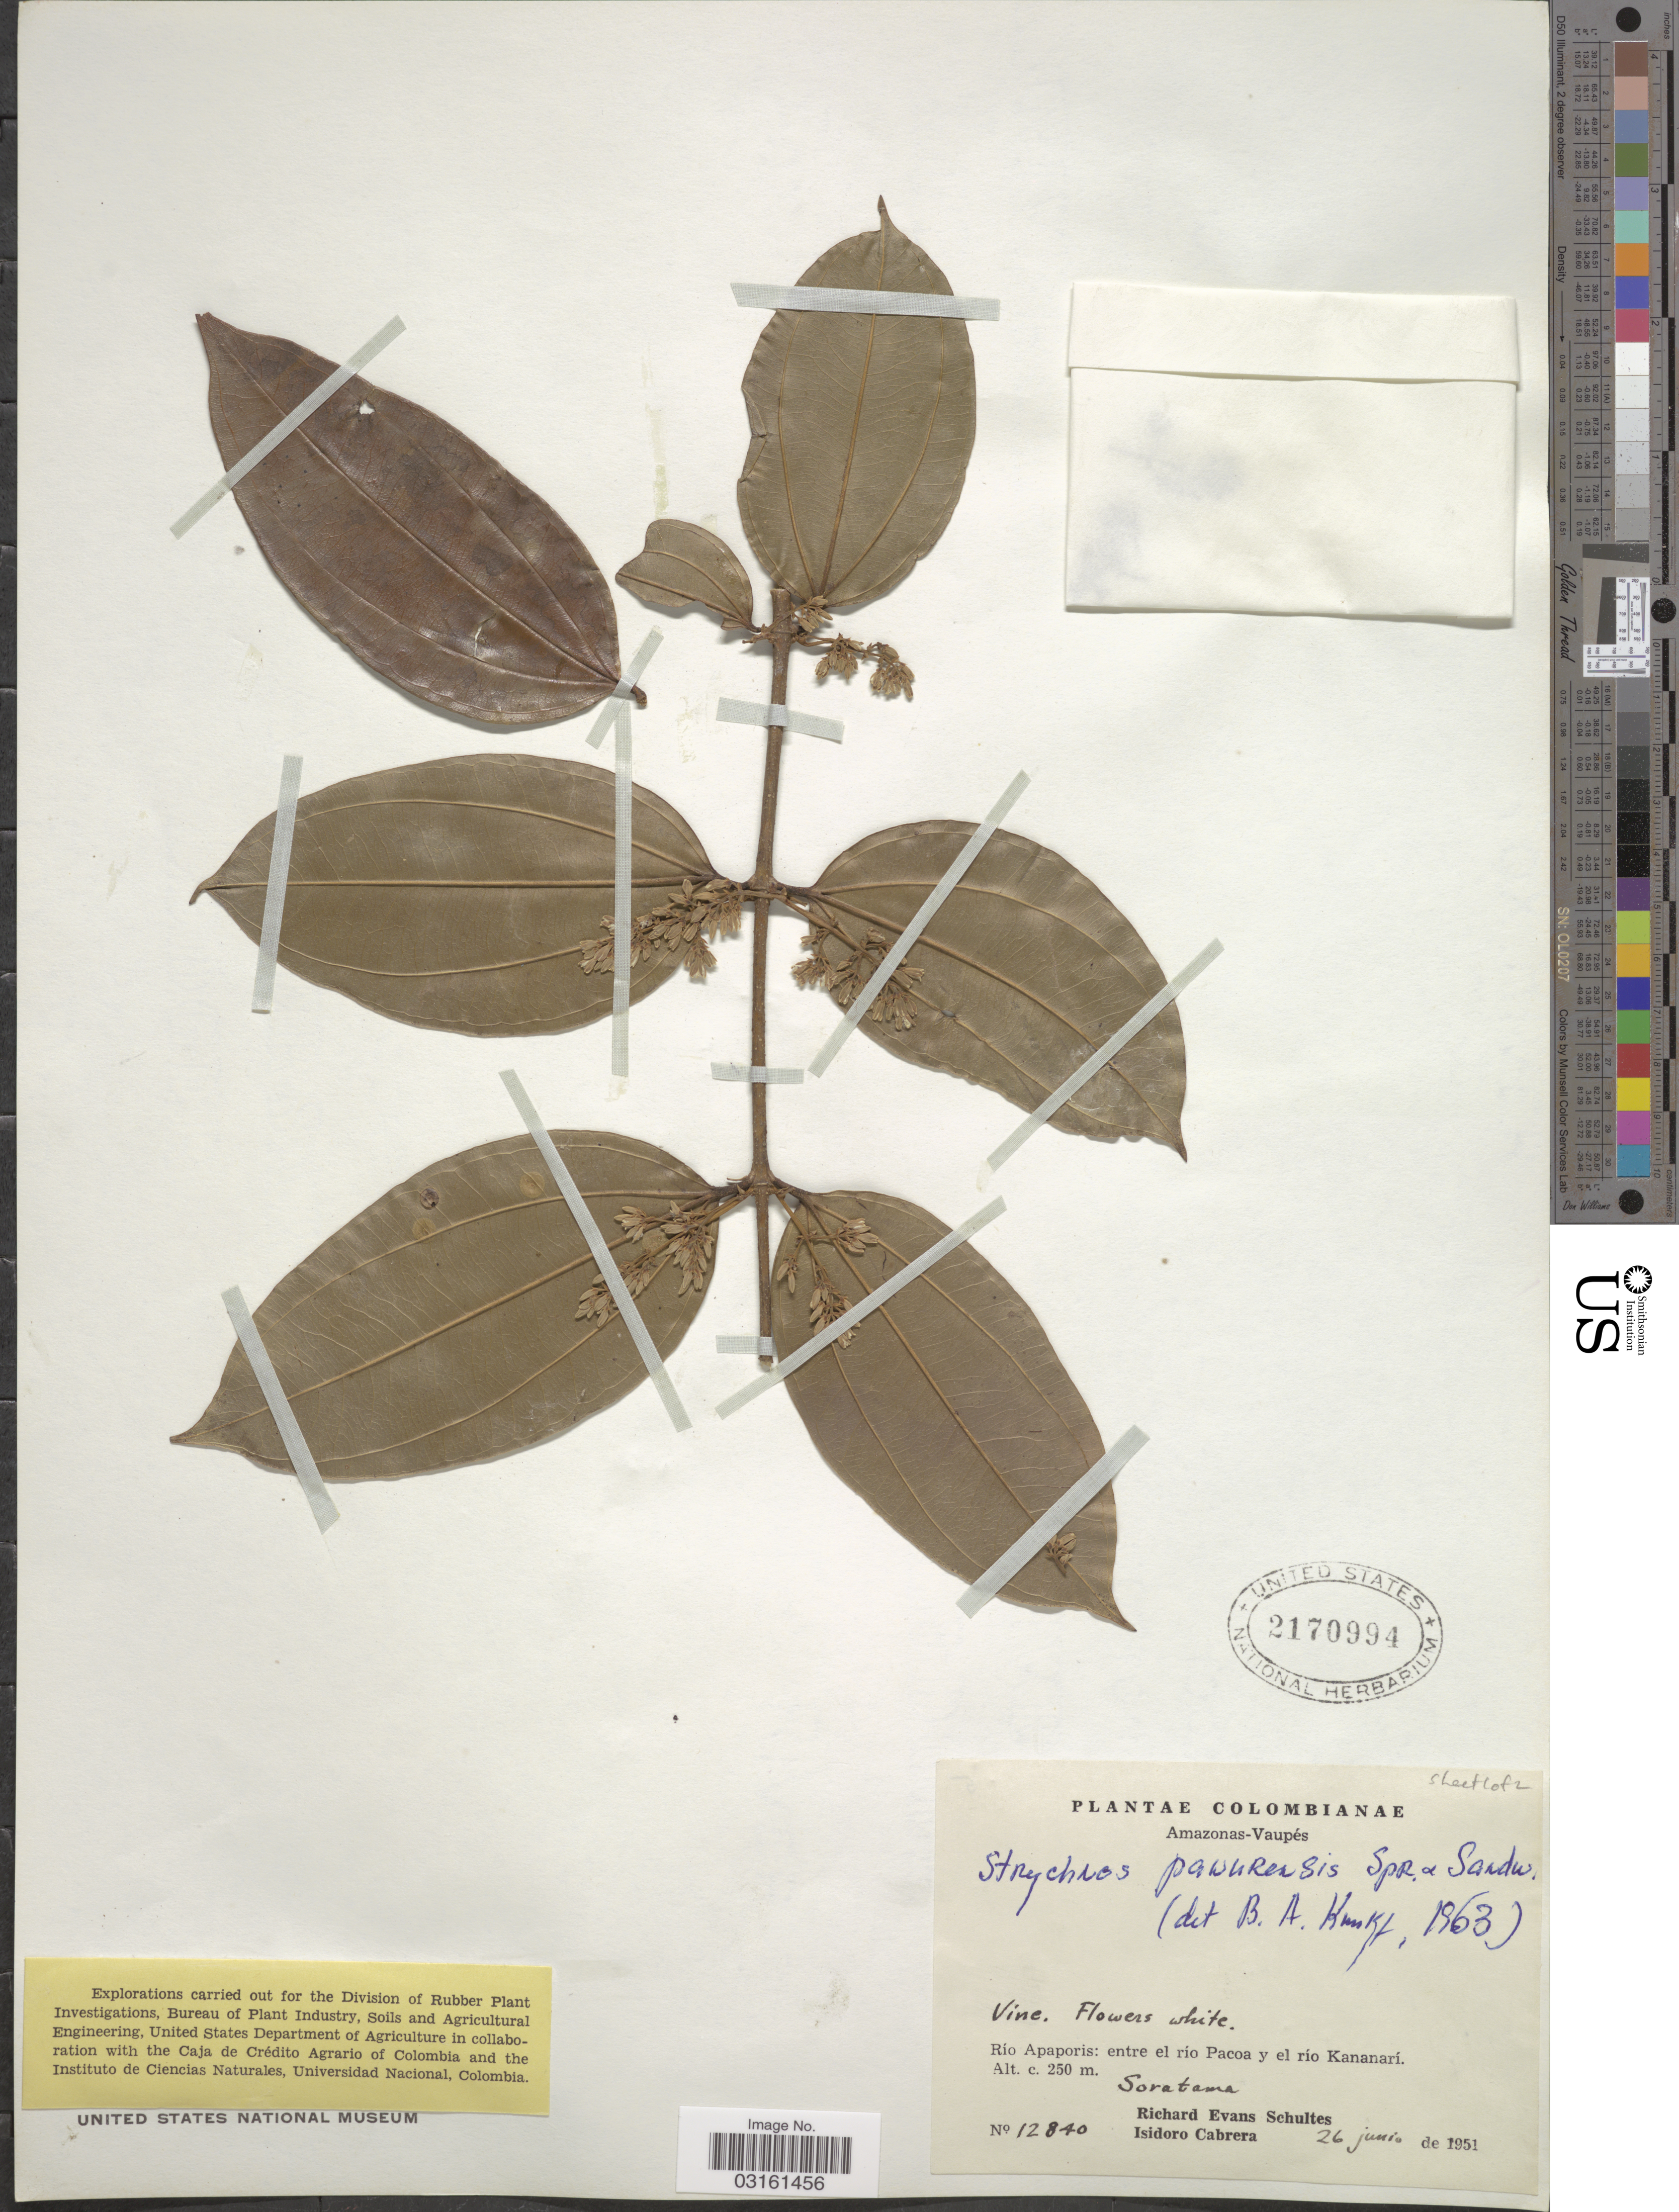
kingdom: Plantae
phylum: Tracheophyta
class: Magnoliopsida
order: Gentianales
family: Loganiaceae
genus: Strychnos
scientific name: Strychnos panurensis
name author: Sprague & Sandwith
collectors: R. E. Schultes & I. Cabrera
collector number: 12840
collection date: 1951-06-26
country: Colombia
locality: Amazonas-Vaupés, Rio Apaporis: entre el río Pacoa y el río Kananarí. Soratama.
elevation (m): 250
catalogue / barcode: US 2170994